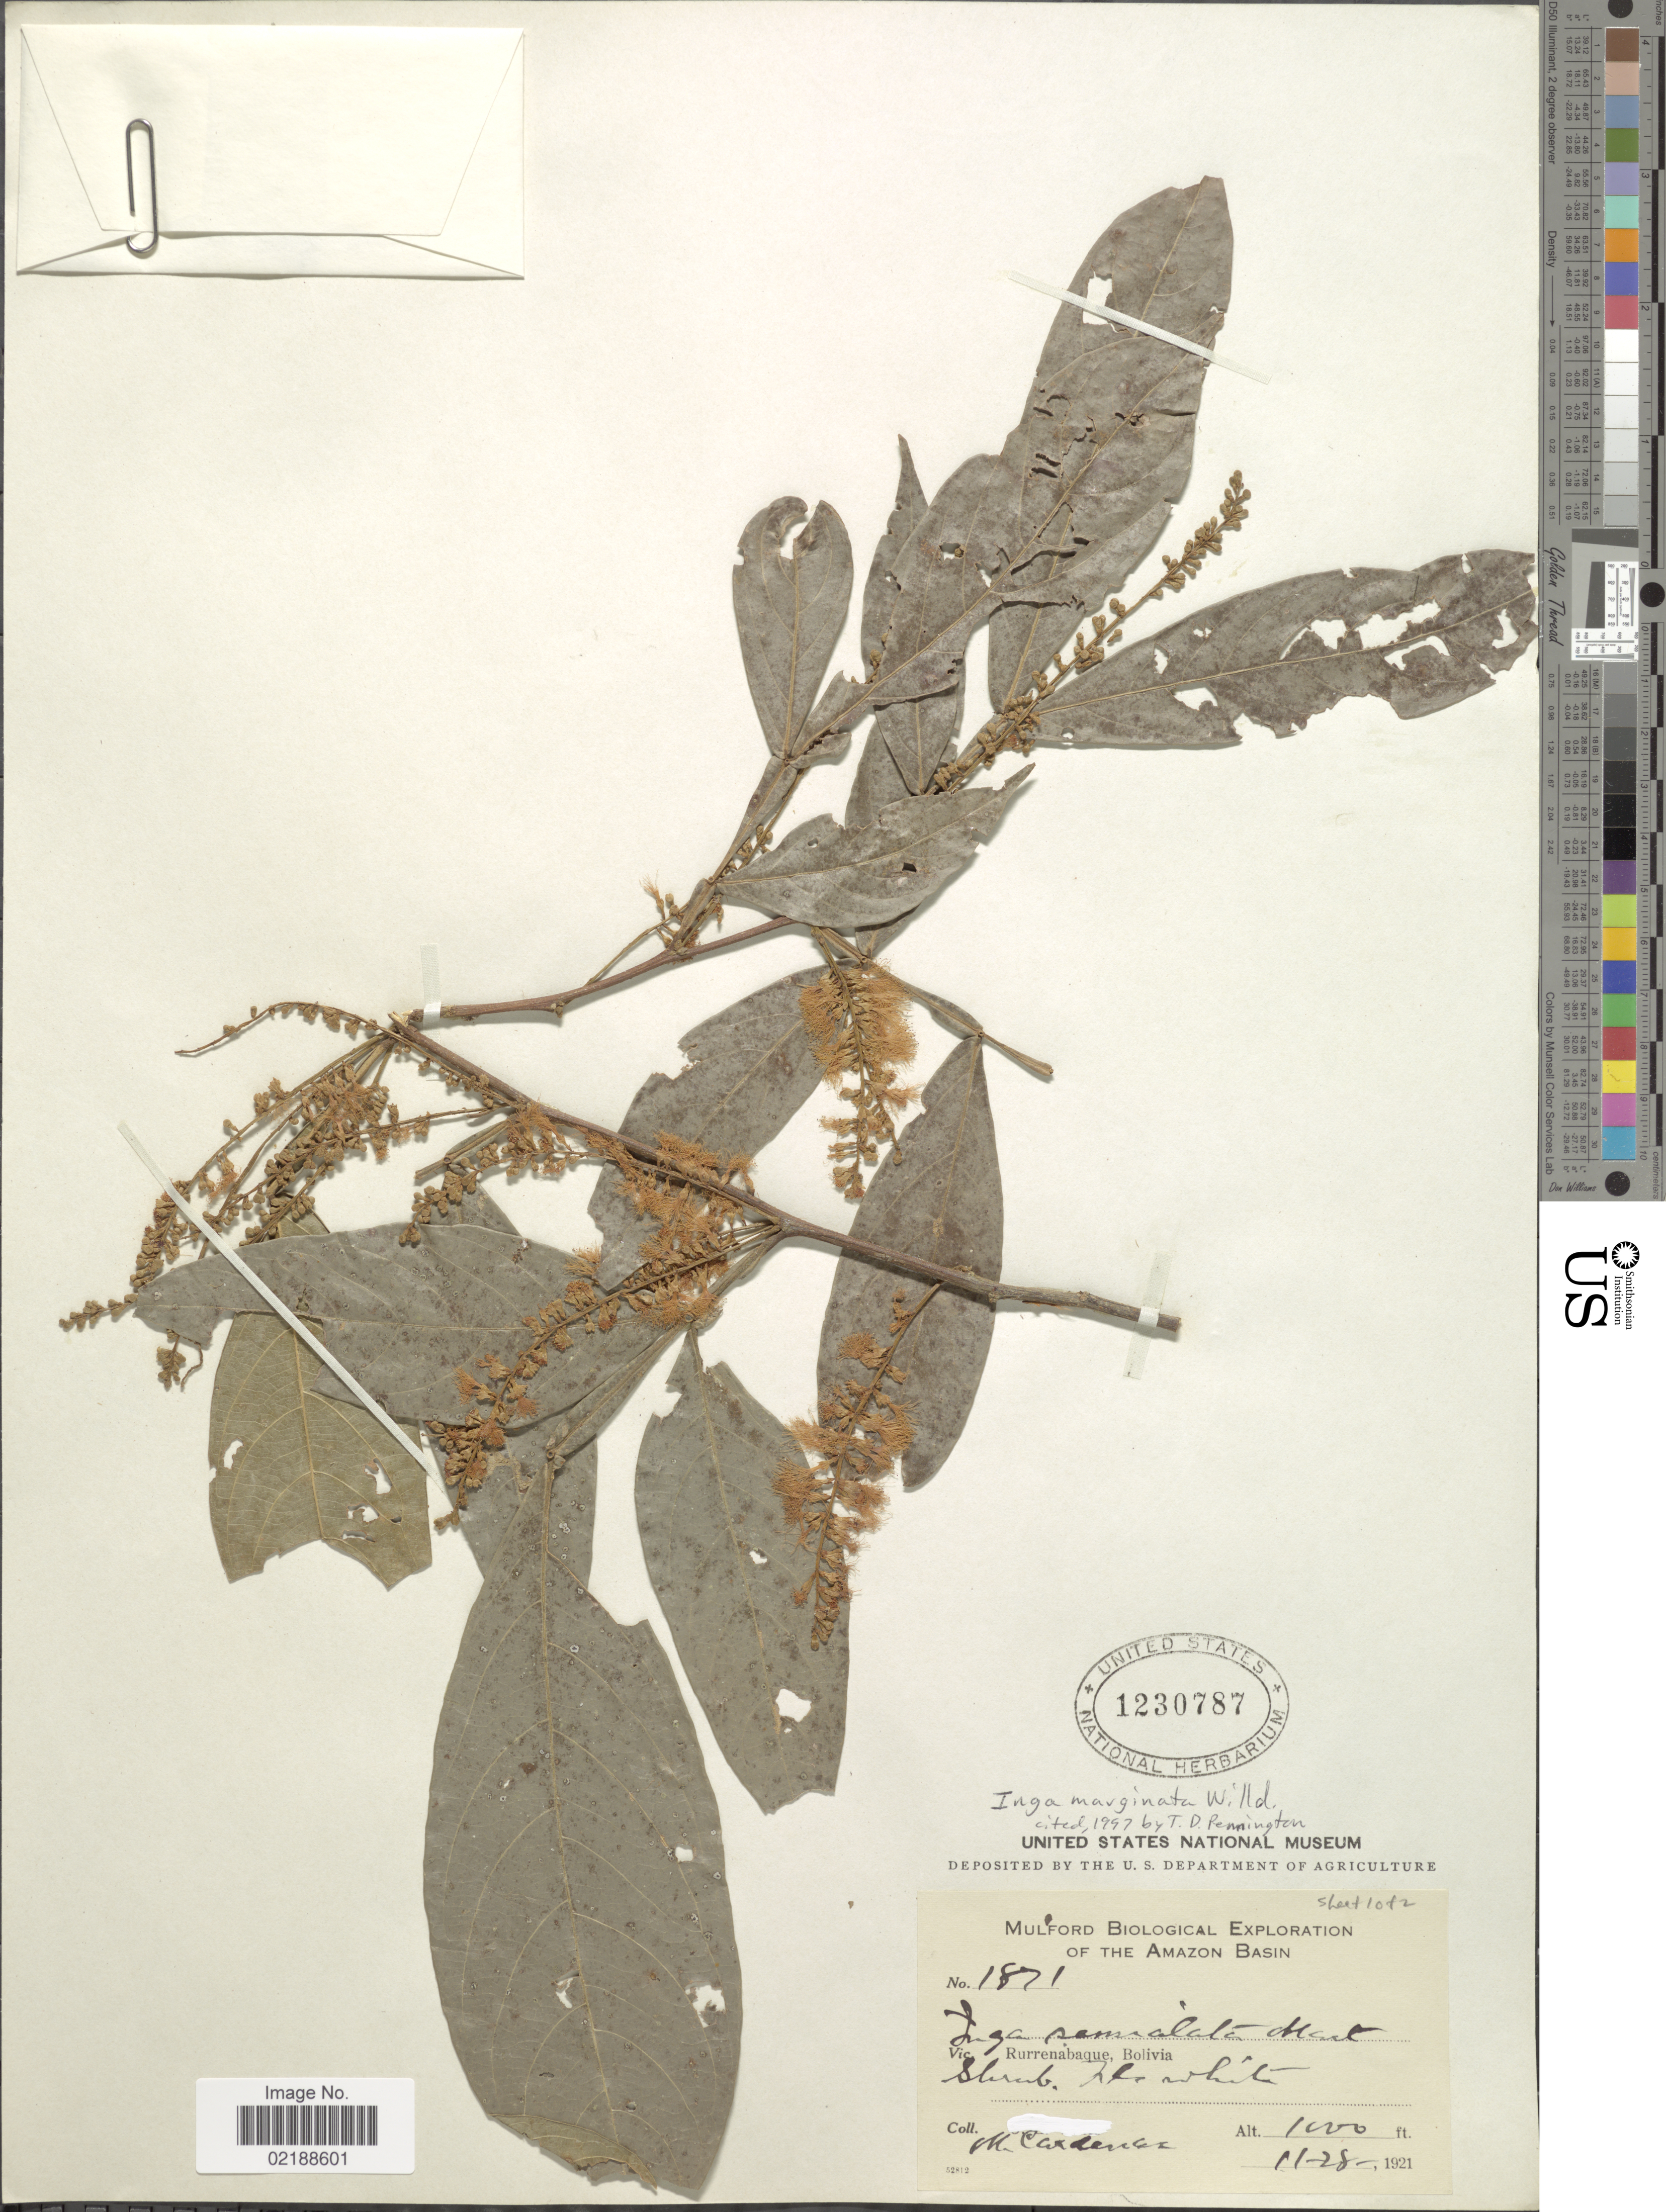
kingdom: Plantae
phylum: Tracheophyta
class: Magnoliopsida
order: Fabales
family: Fabaceae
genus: Inga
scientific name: Inga marginata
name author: Willd.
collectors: M. Cárdenas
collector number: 1871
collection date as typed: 11-28-1921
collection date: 1921-11-28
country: Bolivia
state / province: Beni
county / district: José Ballivián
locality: Rurrenabaque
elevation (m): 305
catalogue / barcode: US 1230787